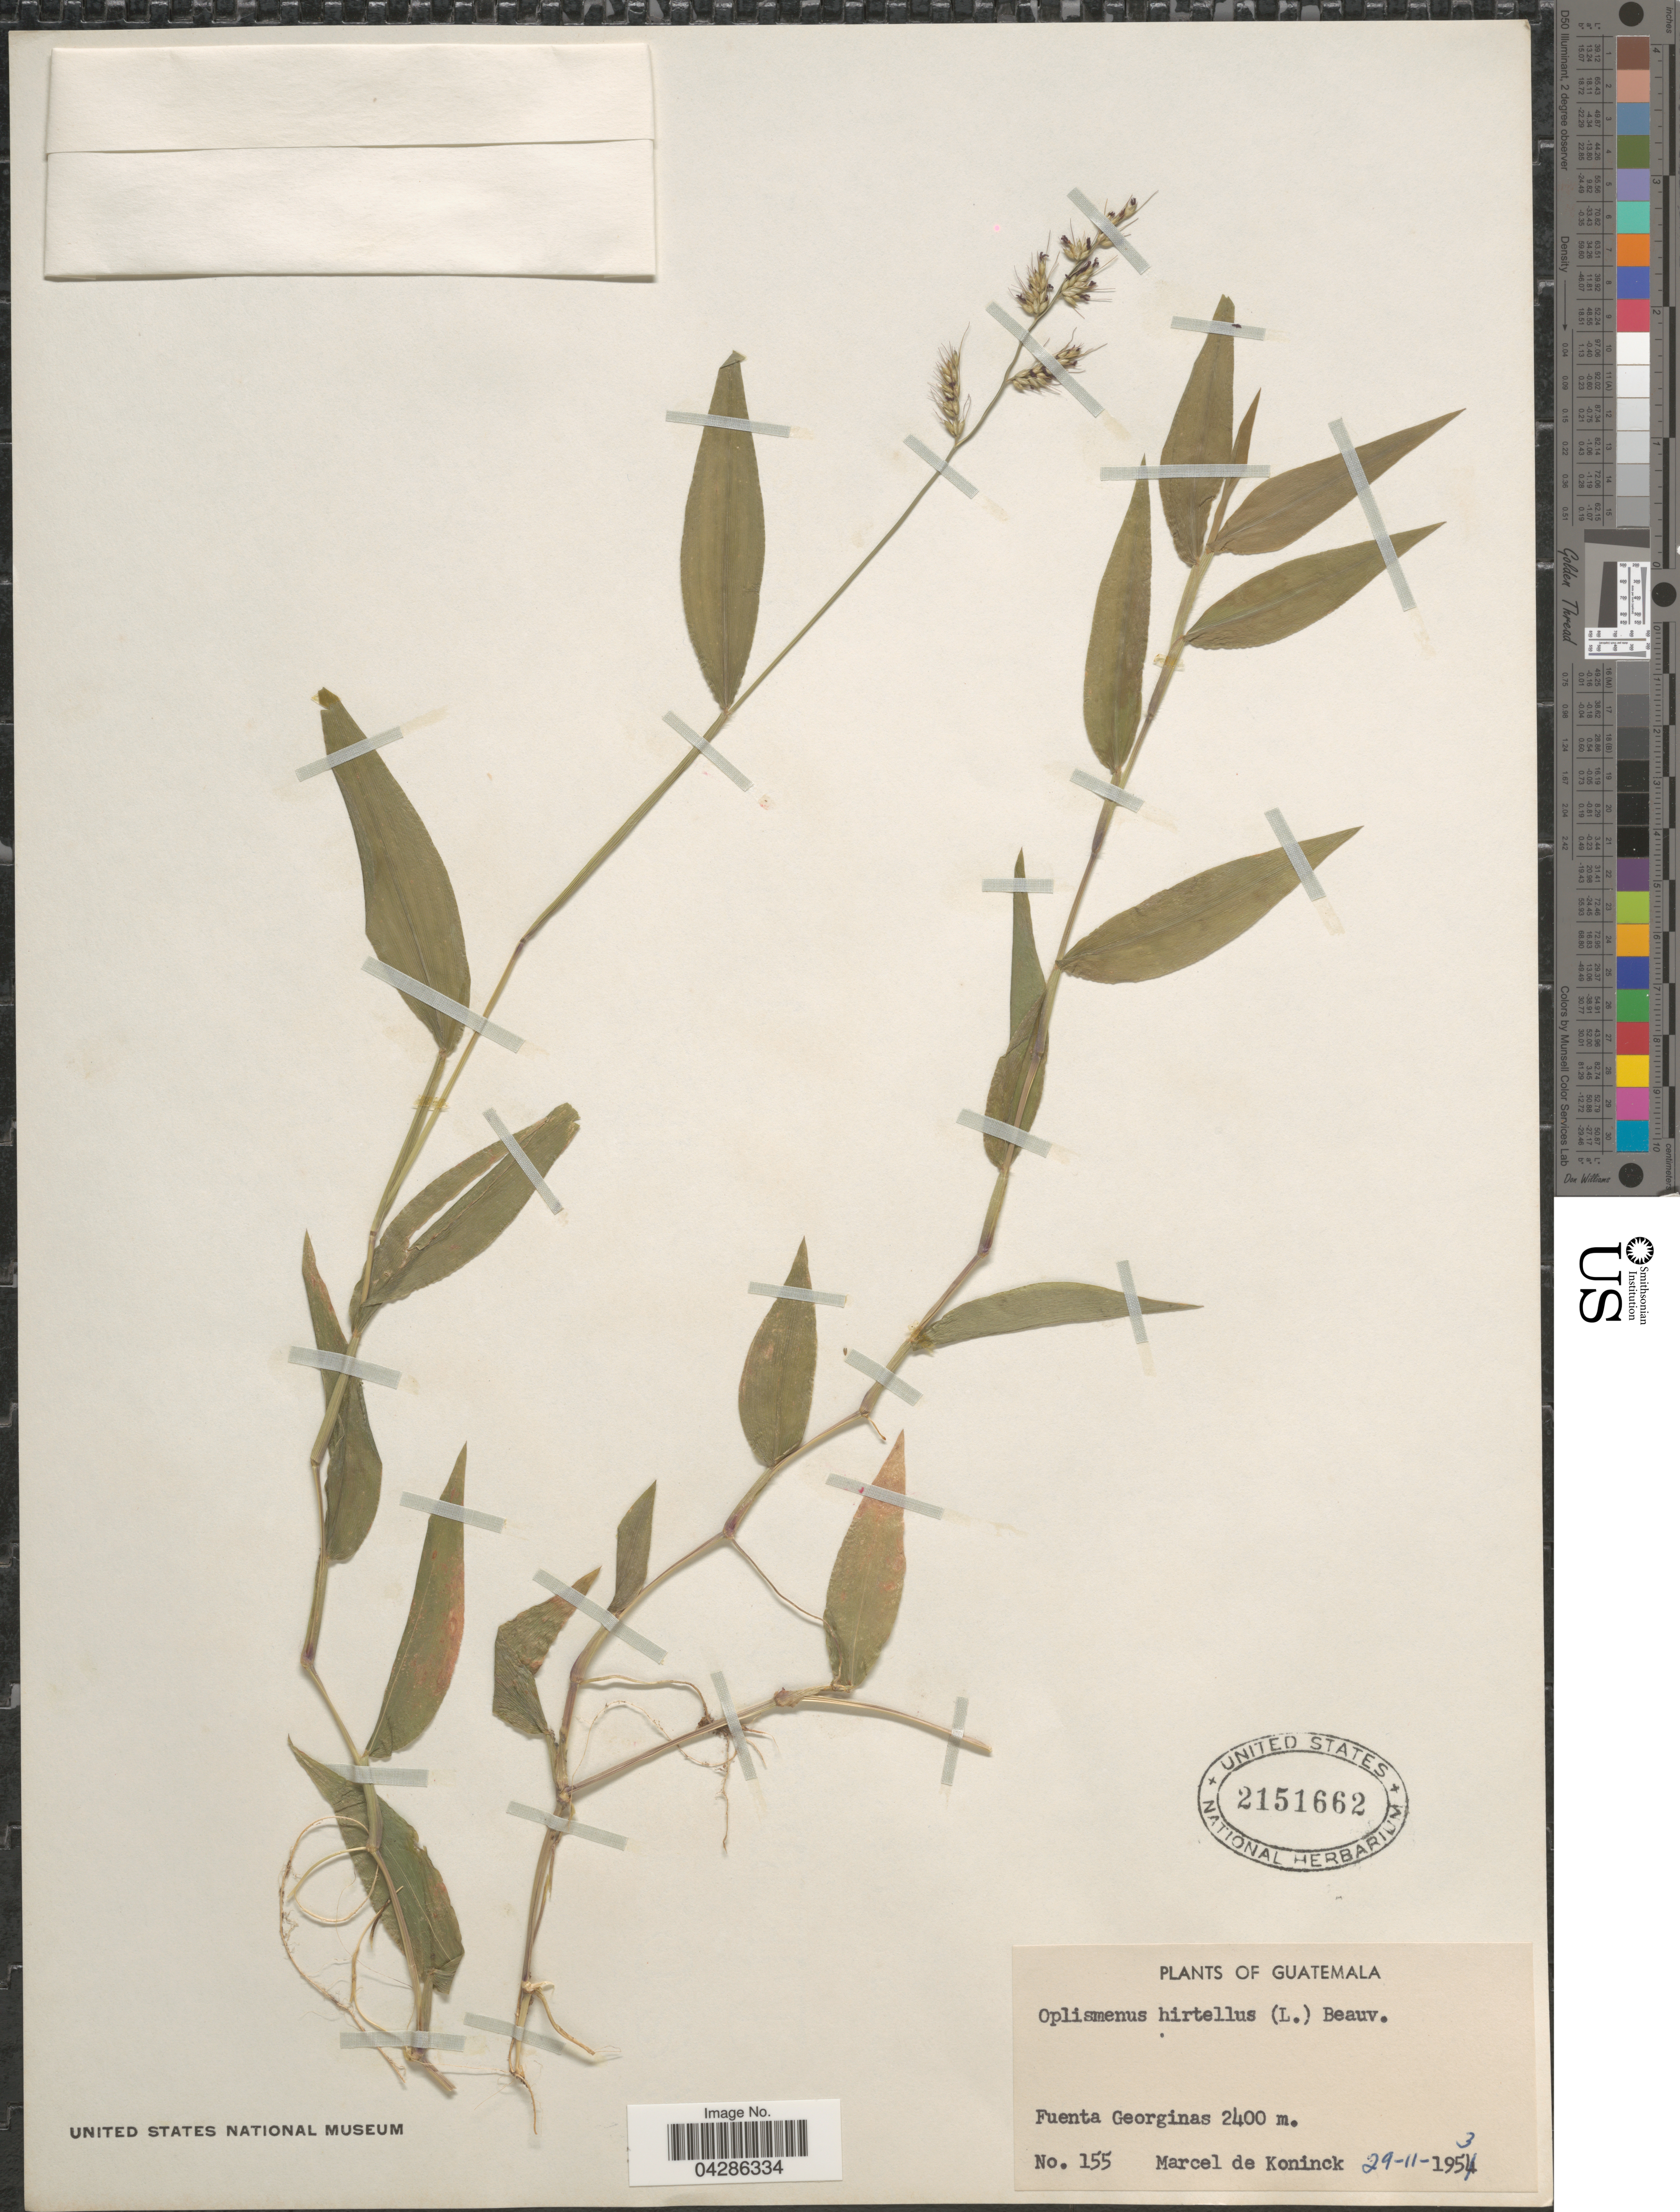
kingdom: Plantae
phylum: Tracheophyta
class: Liliopsida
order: Poales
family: Poaceae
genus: Oplismenus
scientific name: Oplismenus hirtellus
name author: (L.) P. Beauv.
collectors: M. de Konick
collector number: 155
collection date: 1953-11-29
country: Guatemala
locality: Fuenta Georginas.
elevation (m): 2400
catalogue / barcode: US 2151662